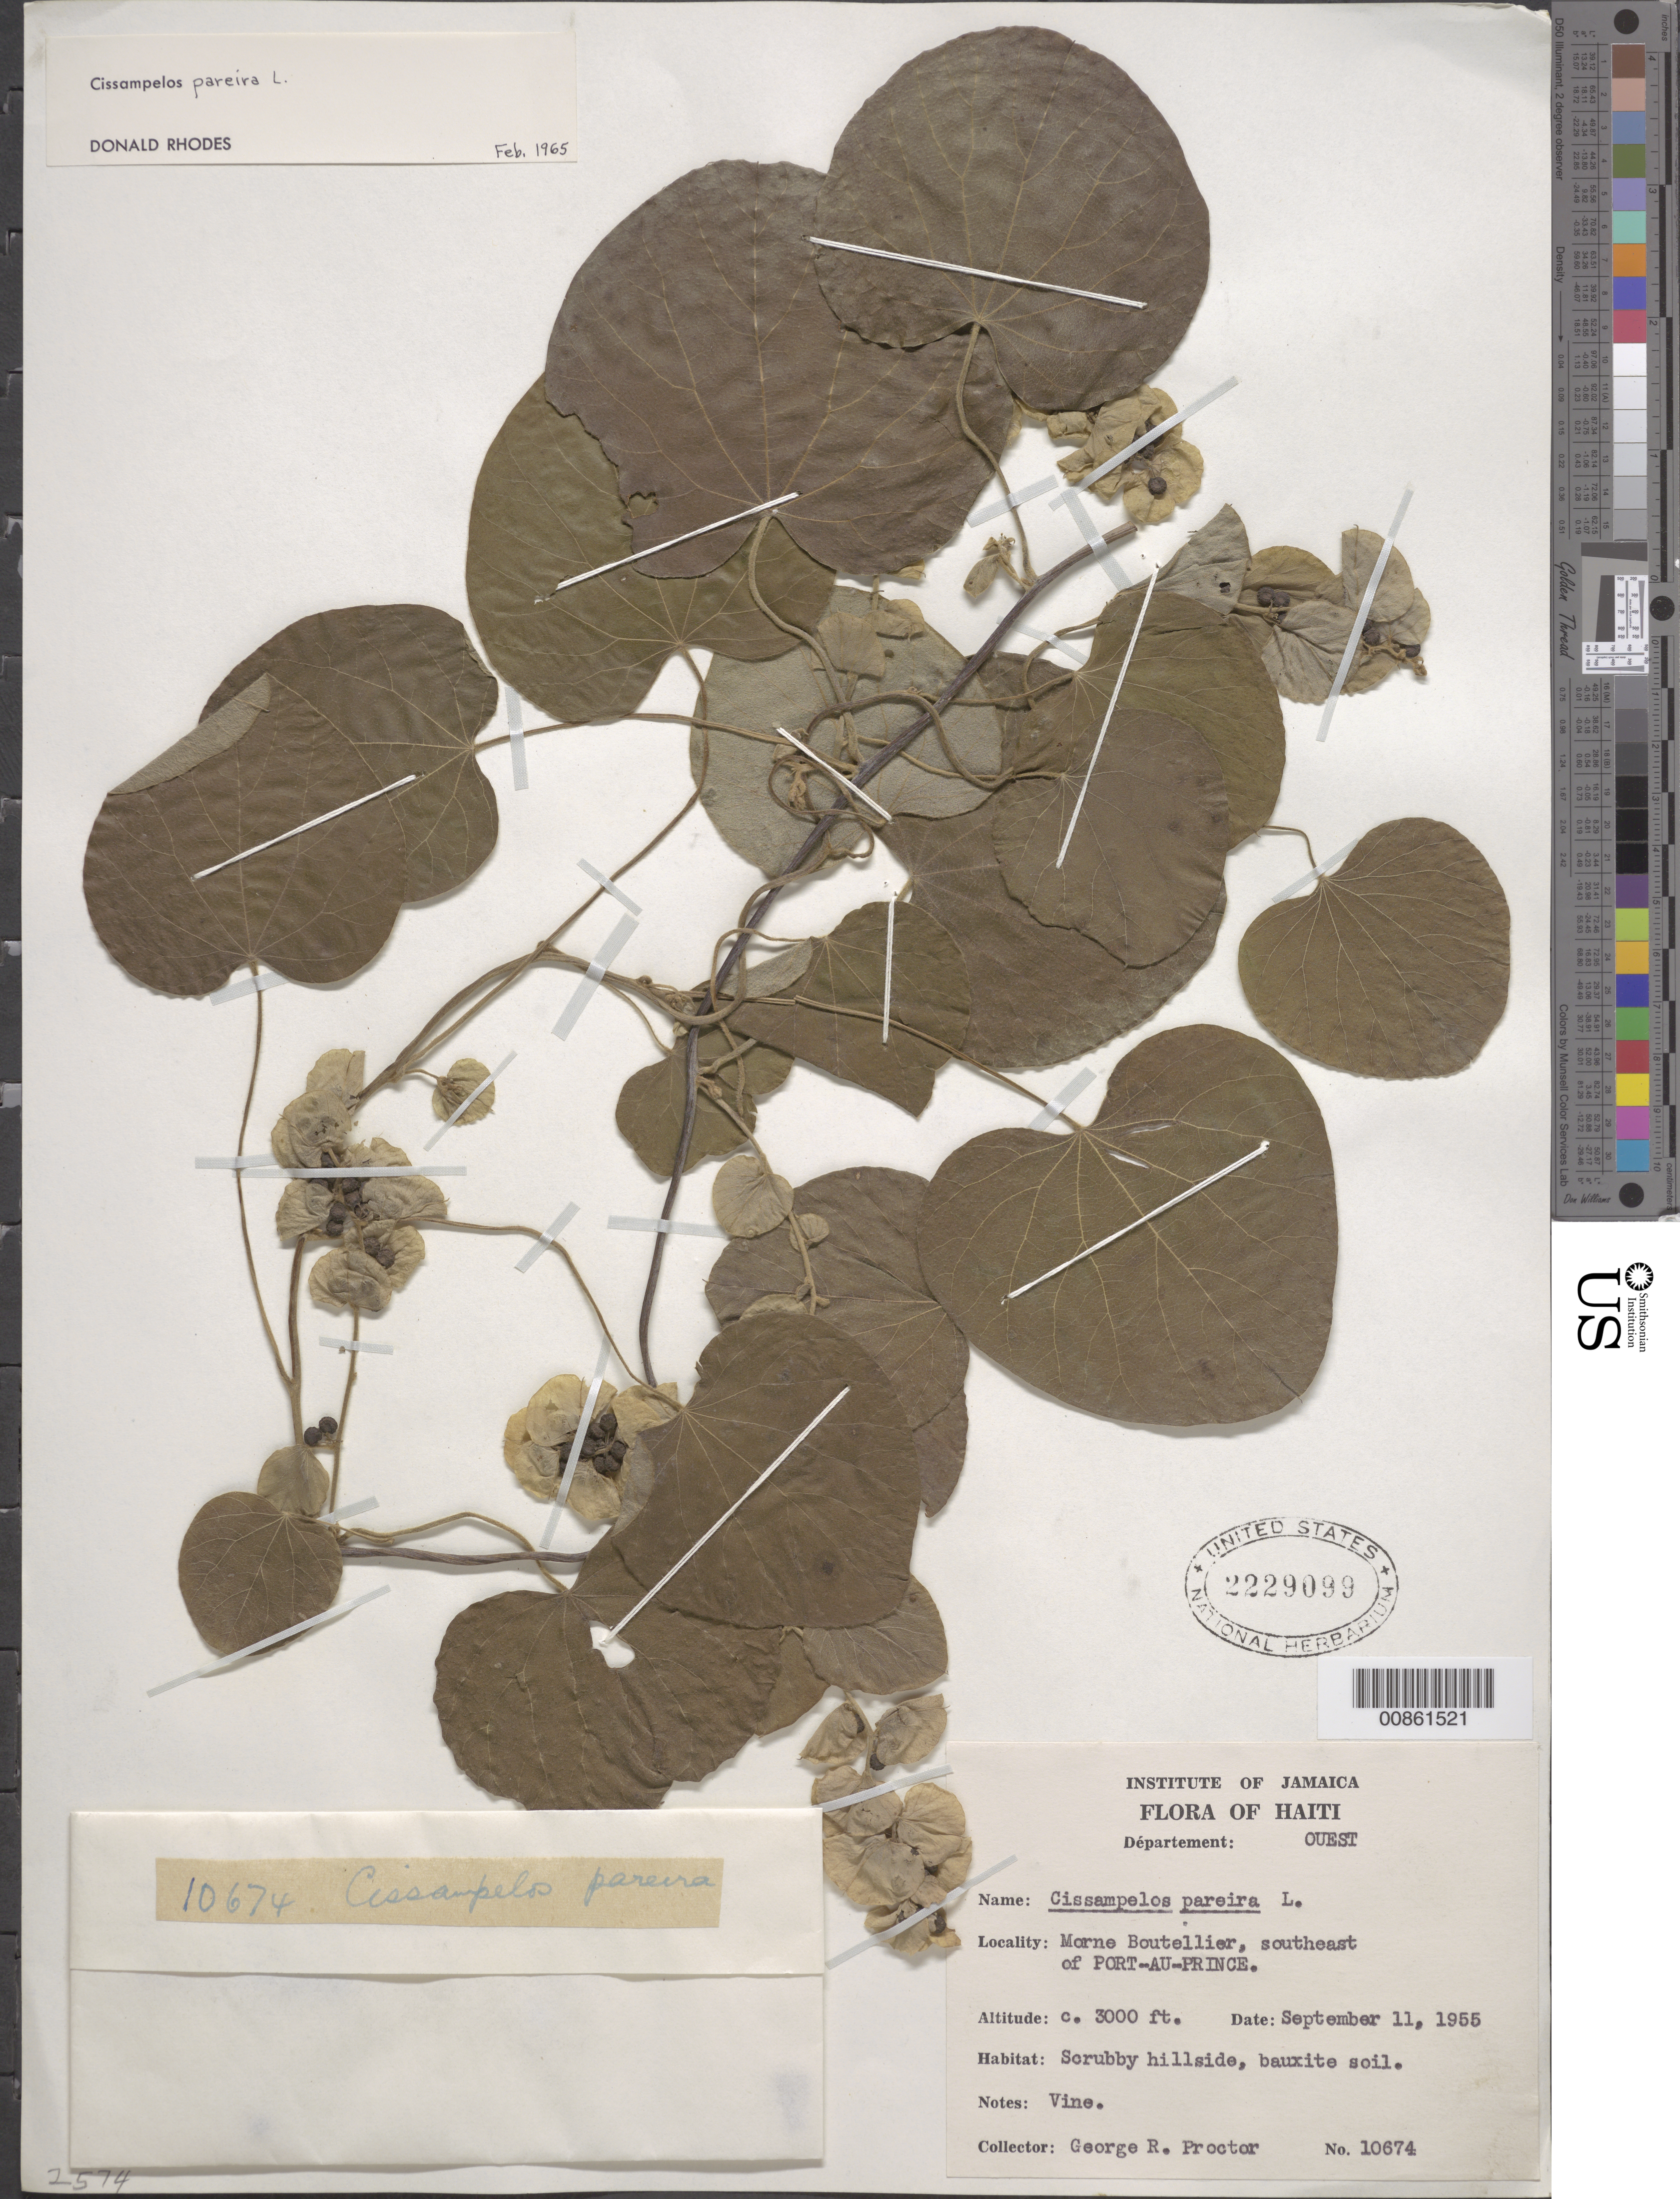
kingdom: Plantae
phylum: Tracheophyta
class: Magnoliopsida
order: Ranunculales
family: Menispermaceae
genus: Cissampelos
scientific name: Cissampelos pareira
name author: L.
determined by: Rhodes, D.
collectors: G. R. Proctor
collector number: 10674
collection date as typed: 11 Sep 1955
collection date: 1955-09-11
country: Haiti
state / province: Ouest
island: Hispaniola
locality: Morne Boutellier, southeast of Port-au-Prince.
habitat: Scrubby hillside, bauxite soil.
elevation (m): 914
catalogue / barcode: US 2229099